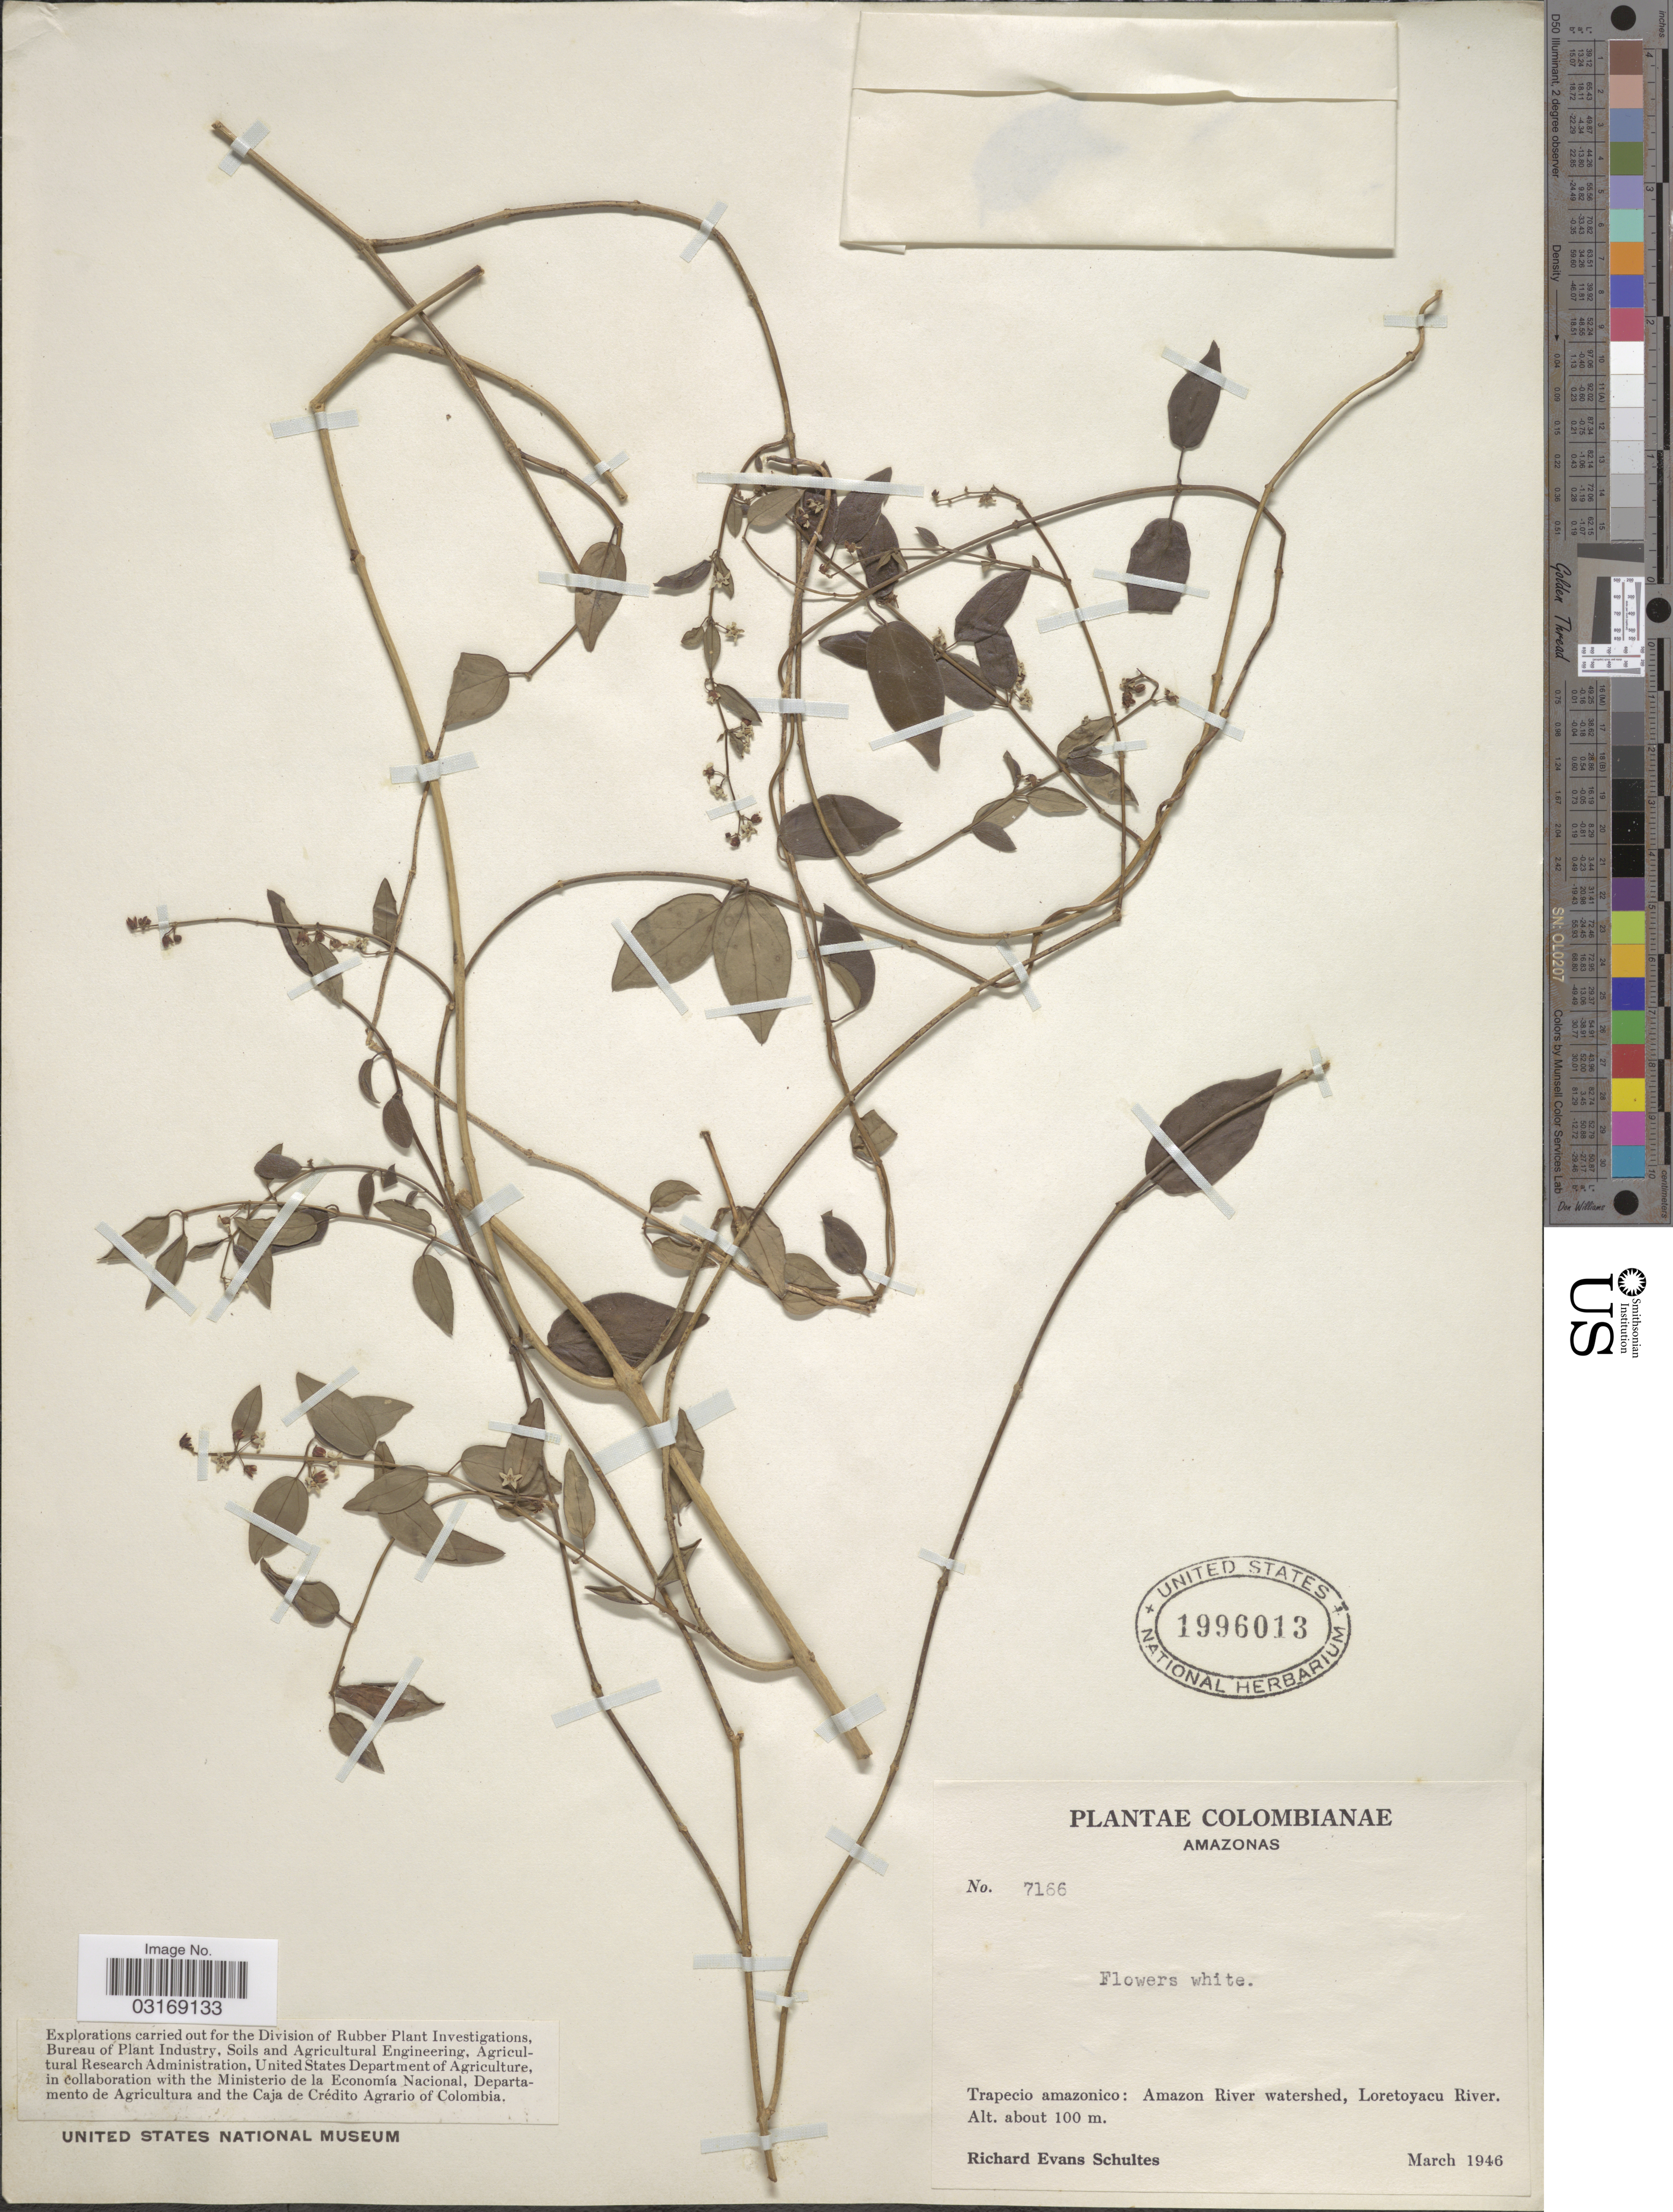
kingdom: Plantae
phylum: Tracheophyta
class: Magnoliopsida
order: Gentianales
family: Apocynaceae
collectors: R. E. Schultes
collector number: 7166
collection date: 1946-03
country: Colombia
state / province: Amazônas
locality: Trapecio amazonico: Amazon River watershed, Loretoyacu River.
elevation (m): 100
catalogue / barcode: US 1996013